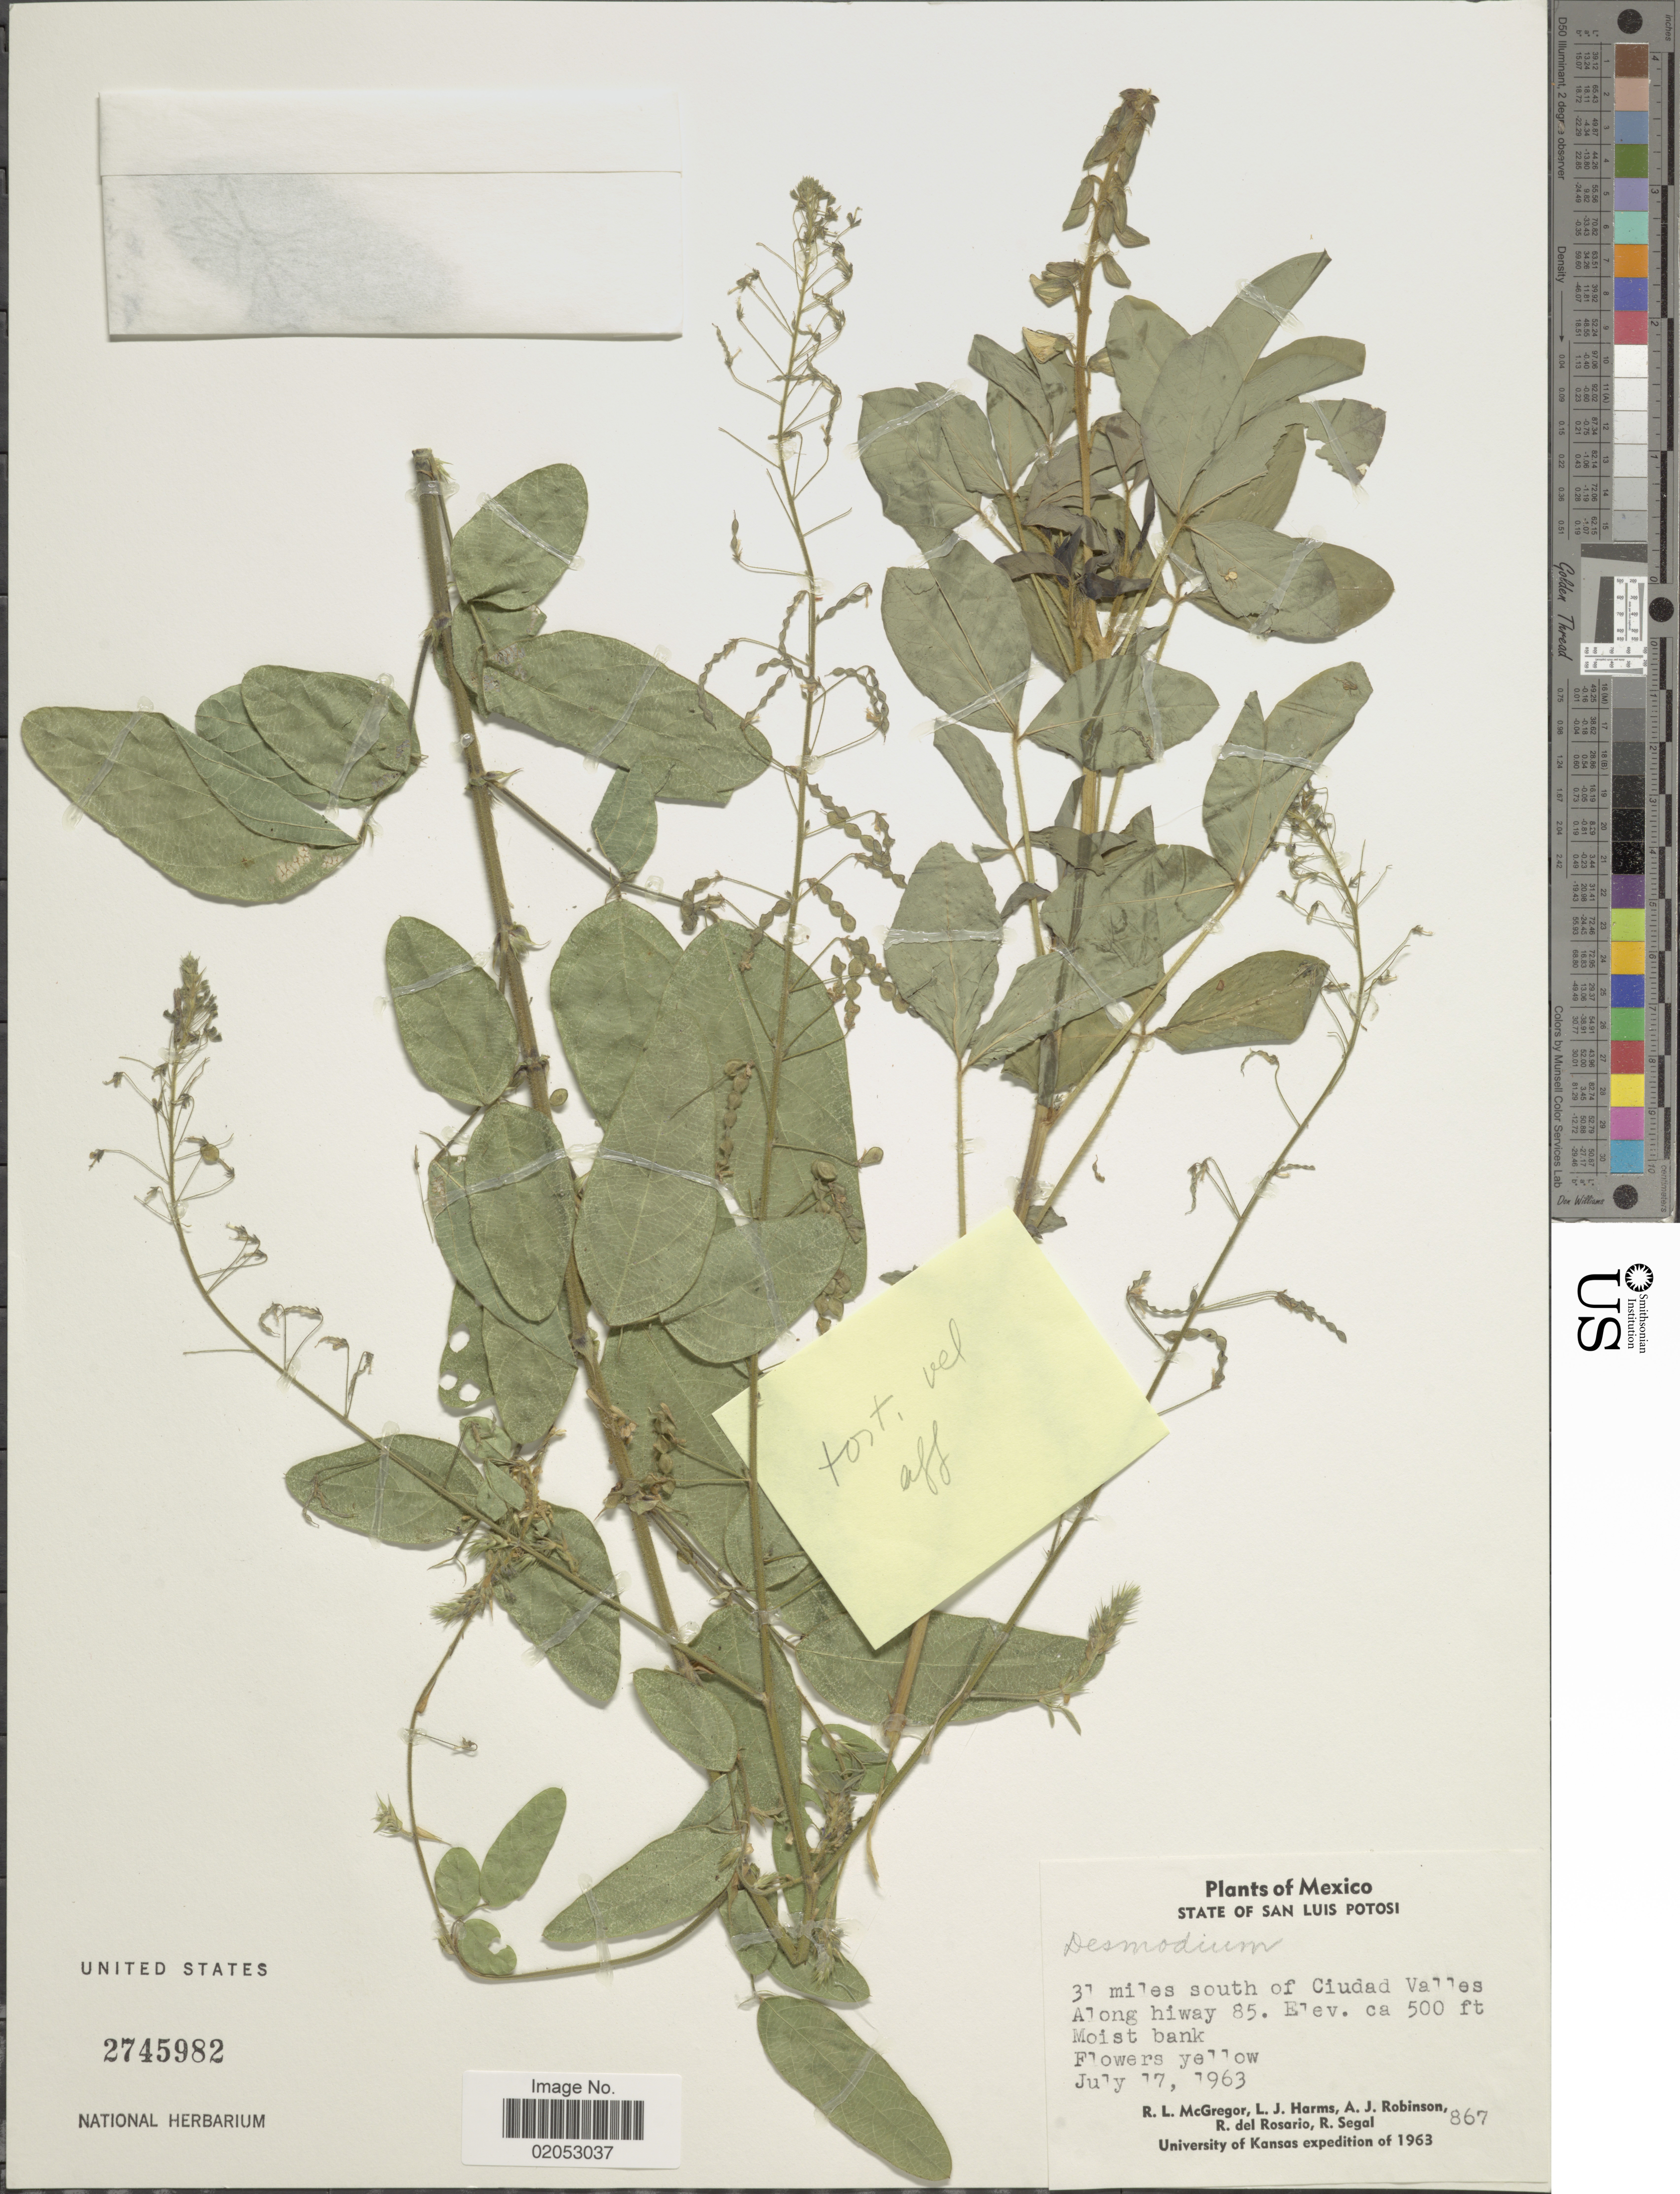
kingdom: Plantae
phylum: Tracheophyta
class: Magnoliopsida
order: Fabales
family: Fabaceae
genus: Desmodium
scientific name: Desmodium tortuosum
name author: (Sw.) DC.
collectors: R. McGregor, L. Harms, A. J. Robinson, R. del Rosario & R. Segal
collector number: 867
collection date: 1963-07-17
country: Mexico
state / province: San Luis Potosí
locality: State of San Luis Potosi. 31 miles south of Ciudad Valles. Along hiway 85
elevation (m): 152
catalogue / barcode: US 2745982